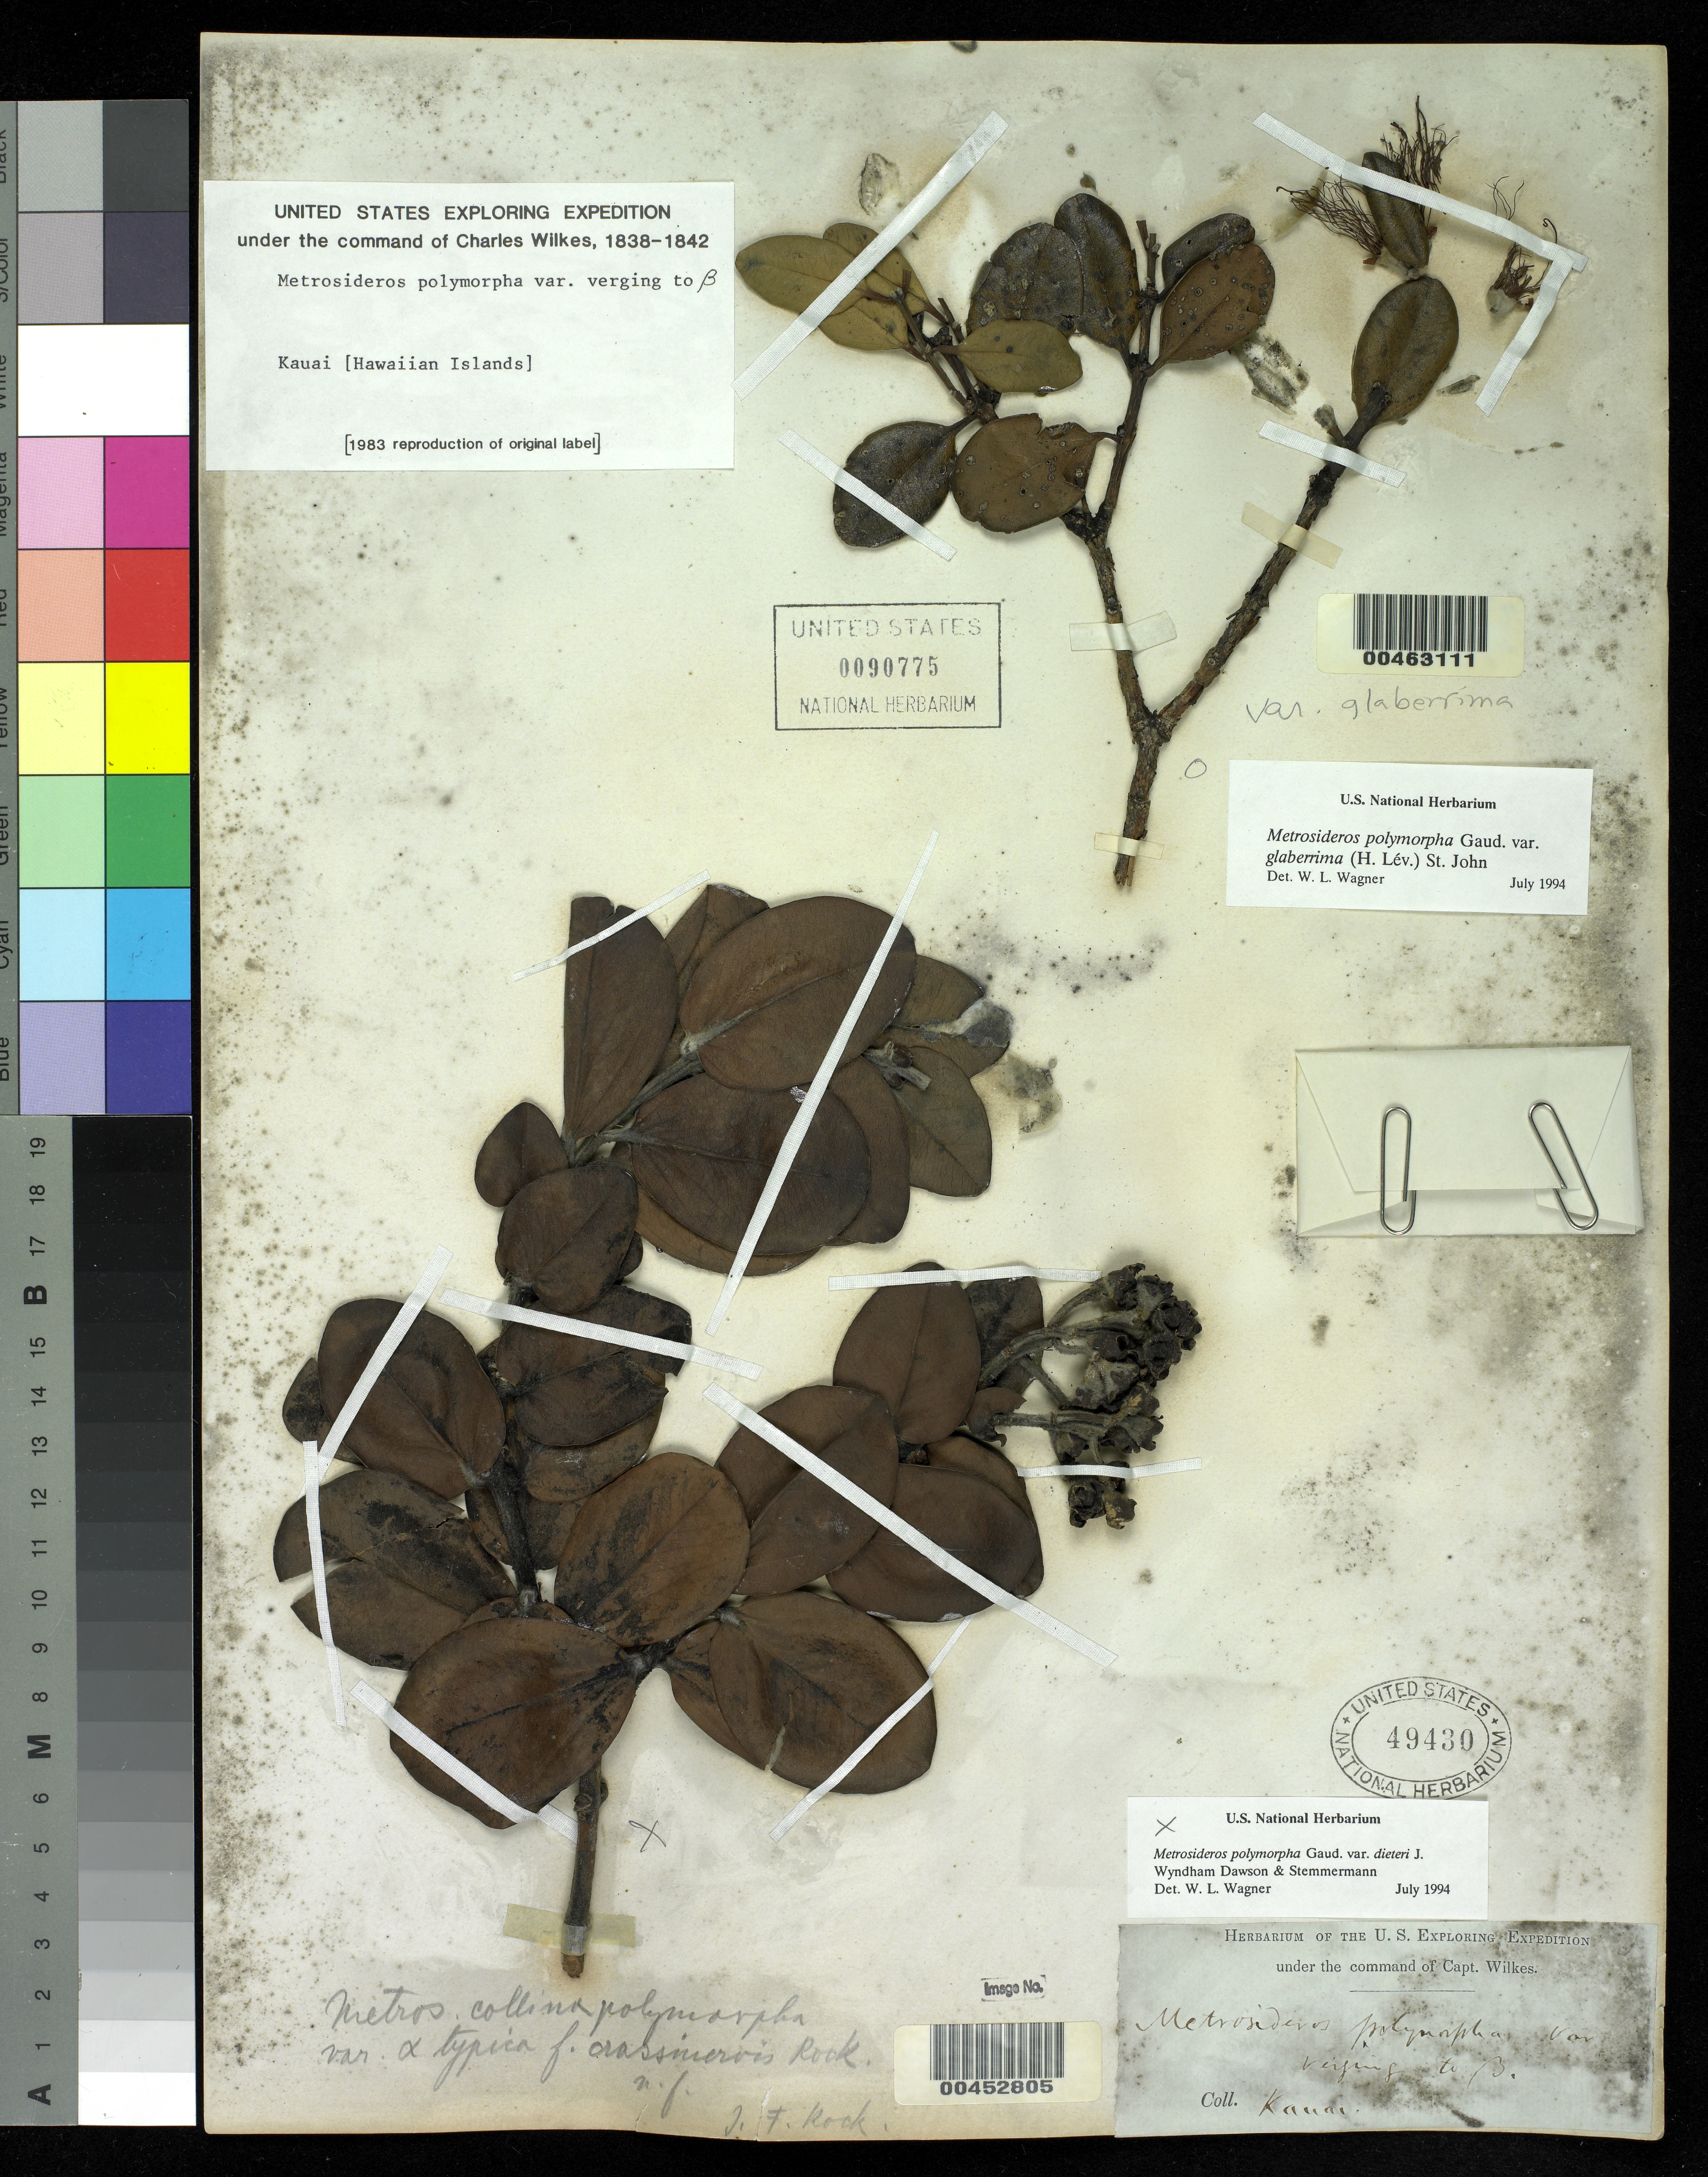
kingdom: Plantae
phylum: Tracheophyta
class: Magnoliopsida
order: Myrtales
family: Myrtaceae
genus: Metrosideros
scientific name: Metrosideros polymorpha var. dieteri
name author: J.W. Dawson & Stemmerm.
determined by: Wagner, W. L., (BOT), Smithsonian Institution - National Museum of Natural History (UNITED STATES)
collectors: Wilkes Explor. Exped.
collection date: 1838/1842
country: United States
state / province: Hawaii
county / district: Kauai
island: Kaua'i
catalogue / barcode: US 494430